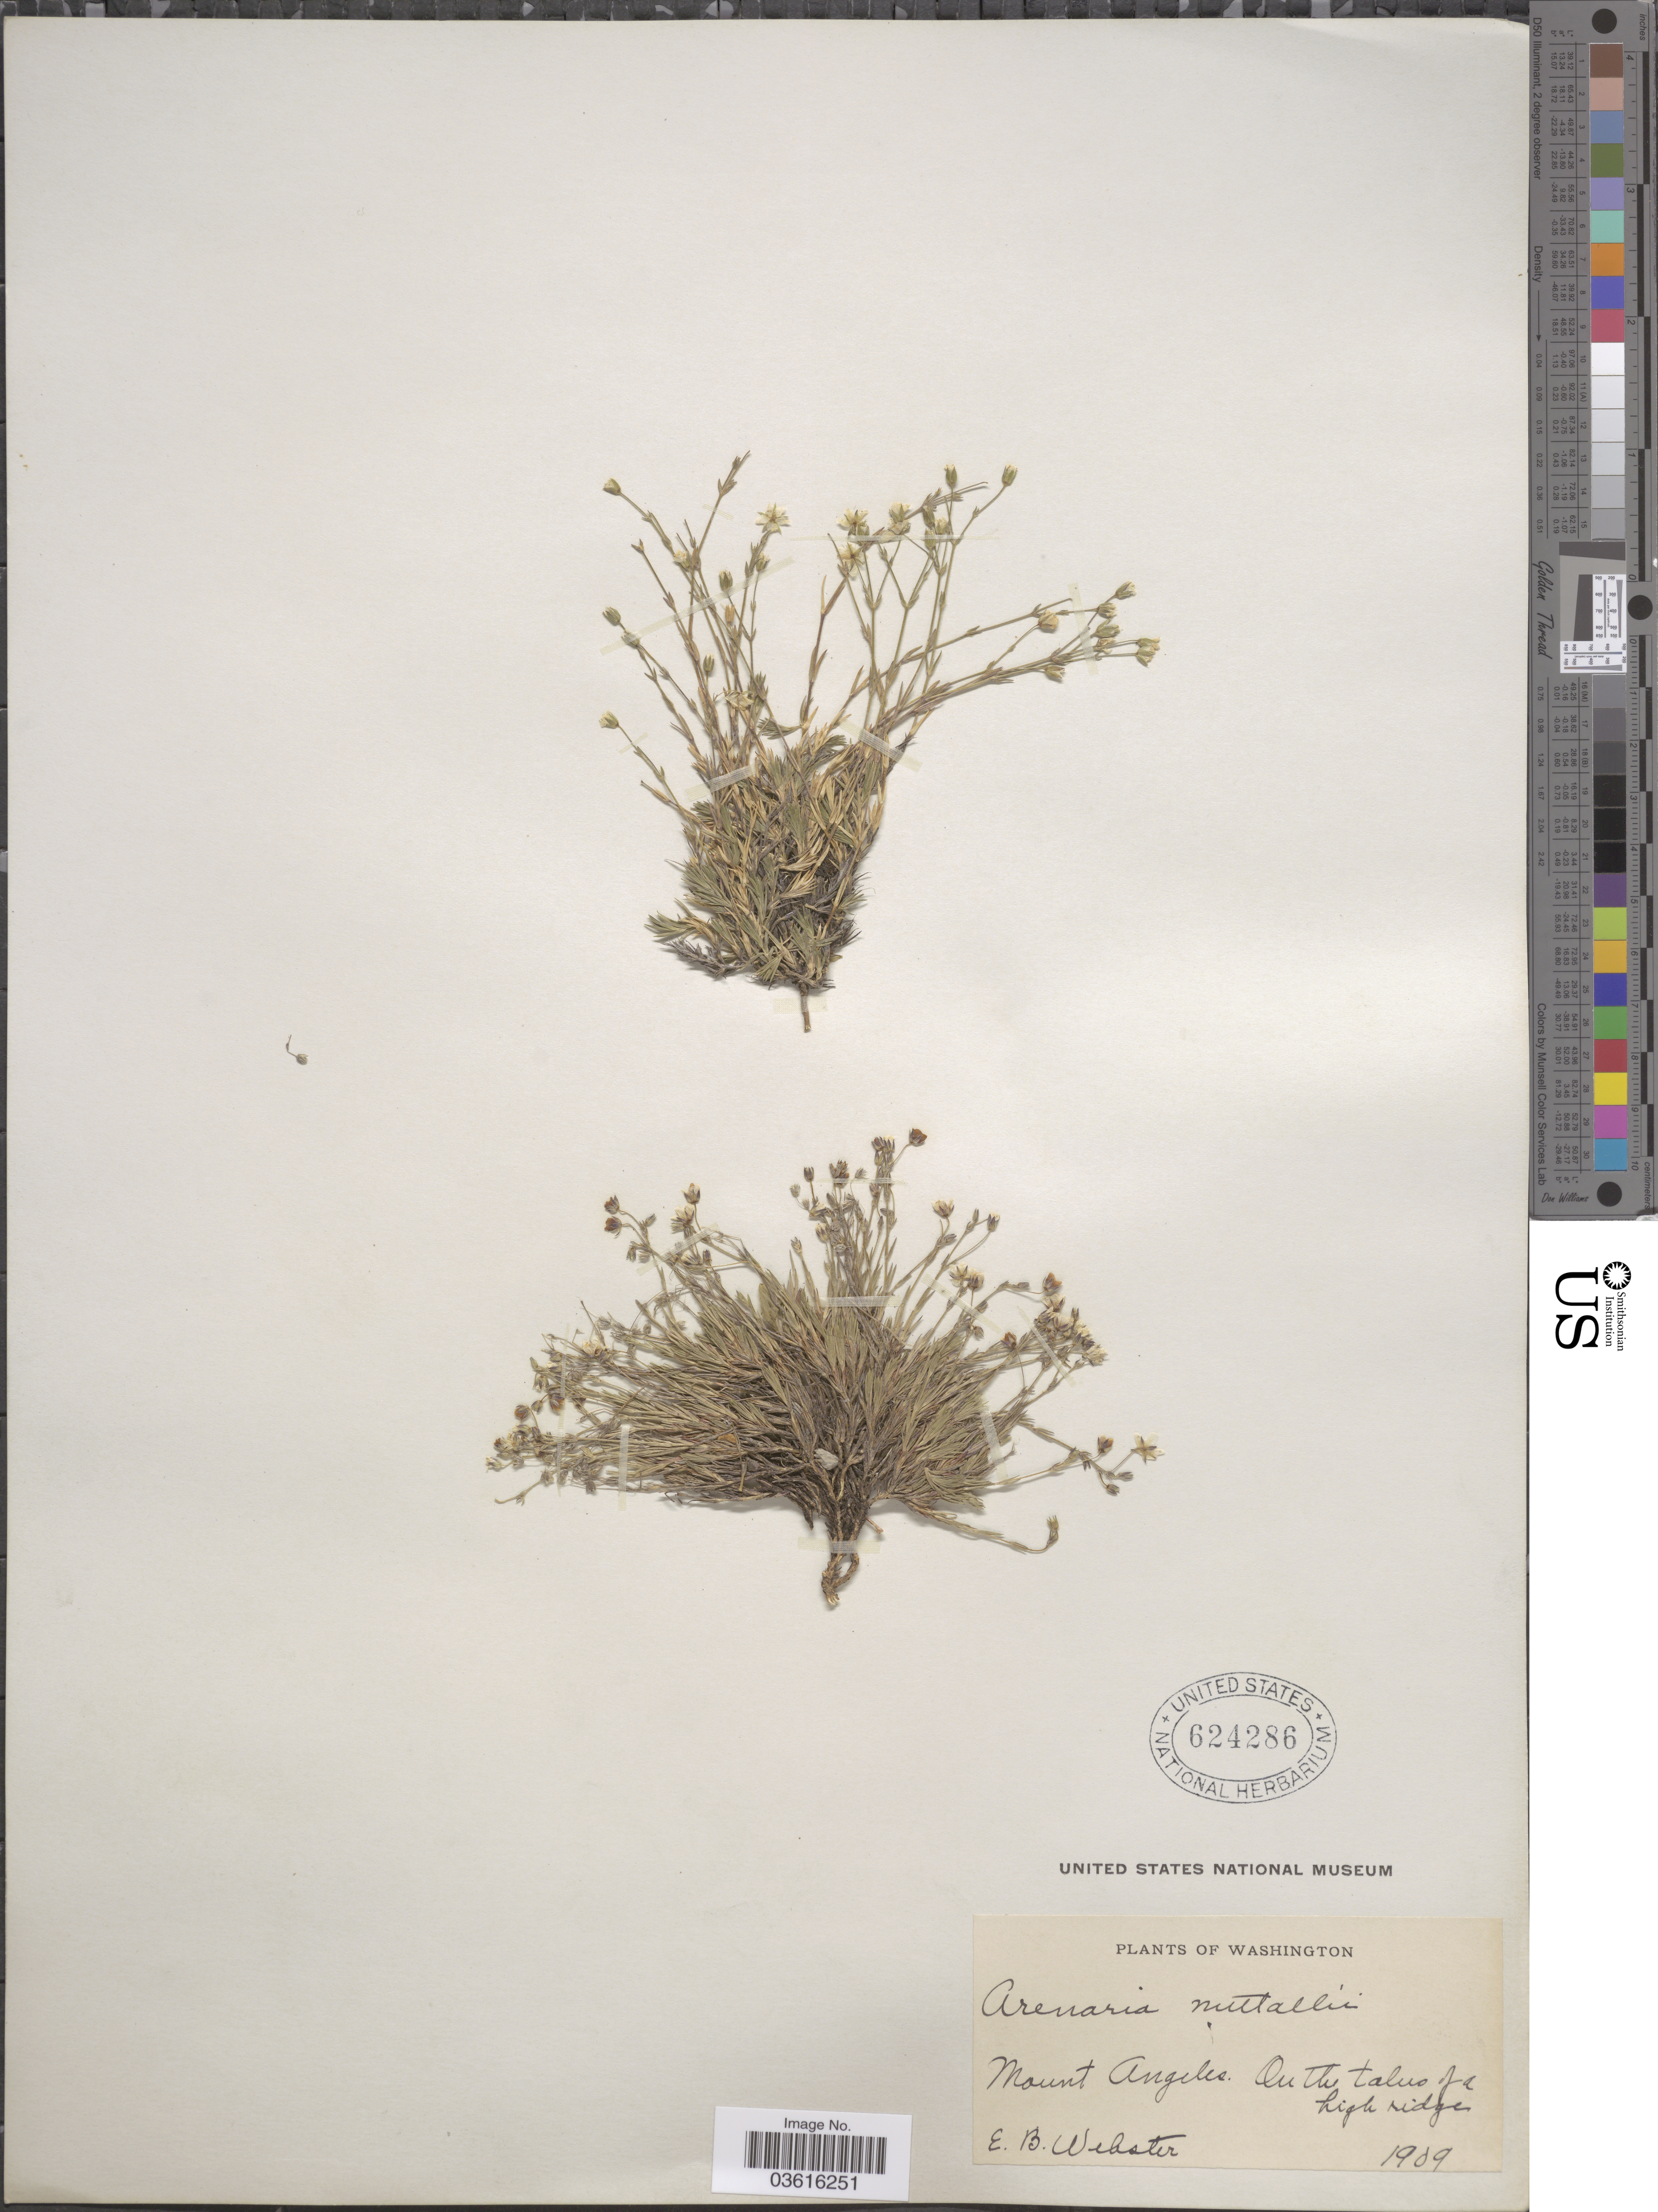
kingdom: Plantae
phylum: Tracheophyta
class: Magnoliopsida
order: Caryophyllales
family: Caryophyllaceae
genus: Minuartia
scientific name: Minuartia nuttallii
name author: (Pax) Briq.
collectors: E. B. Webster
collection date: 1909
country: United States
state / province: Washington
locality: Mount Angeles. On the talus of a high ridge.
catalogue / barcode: US 624286